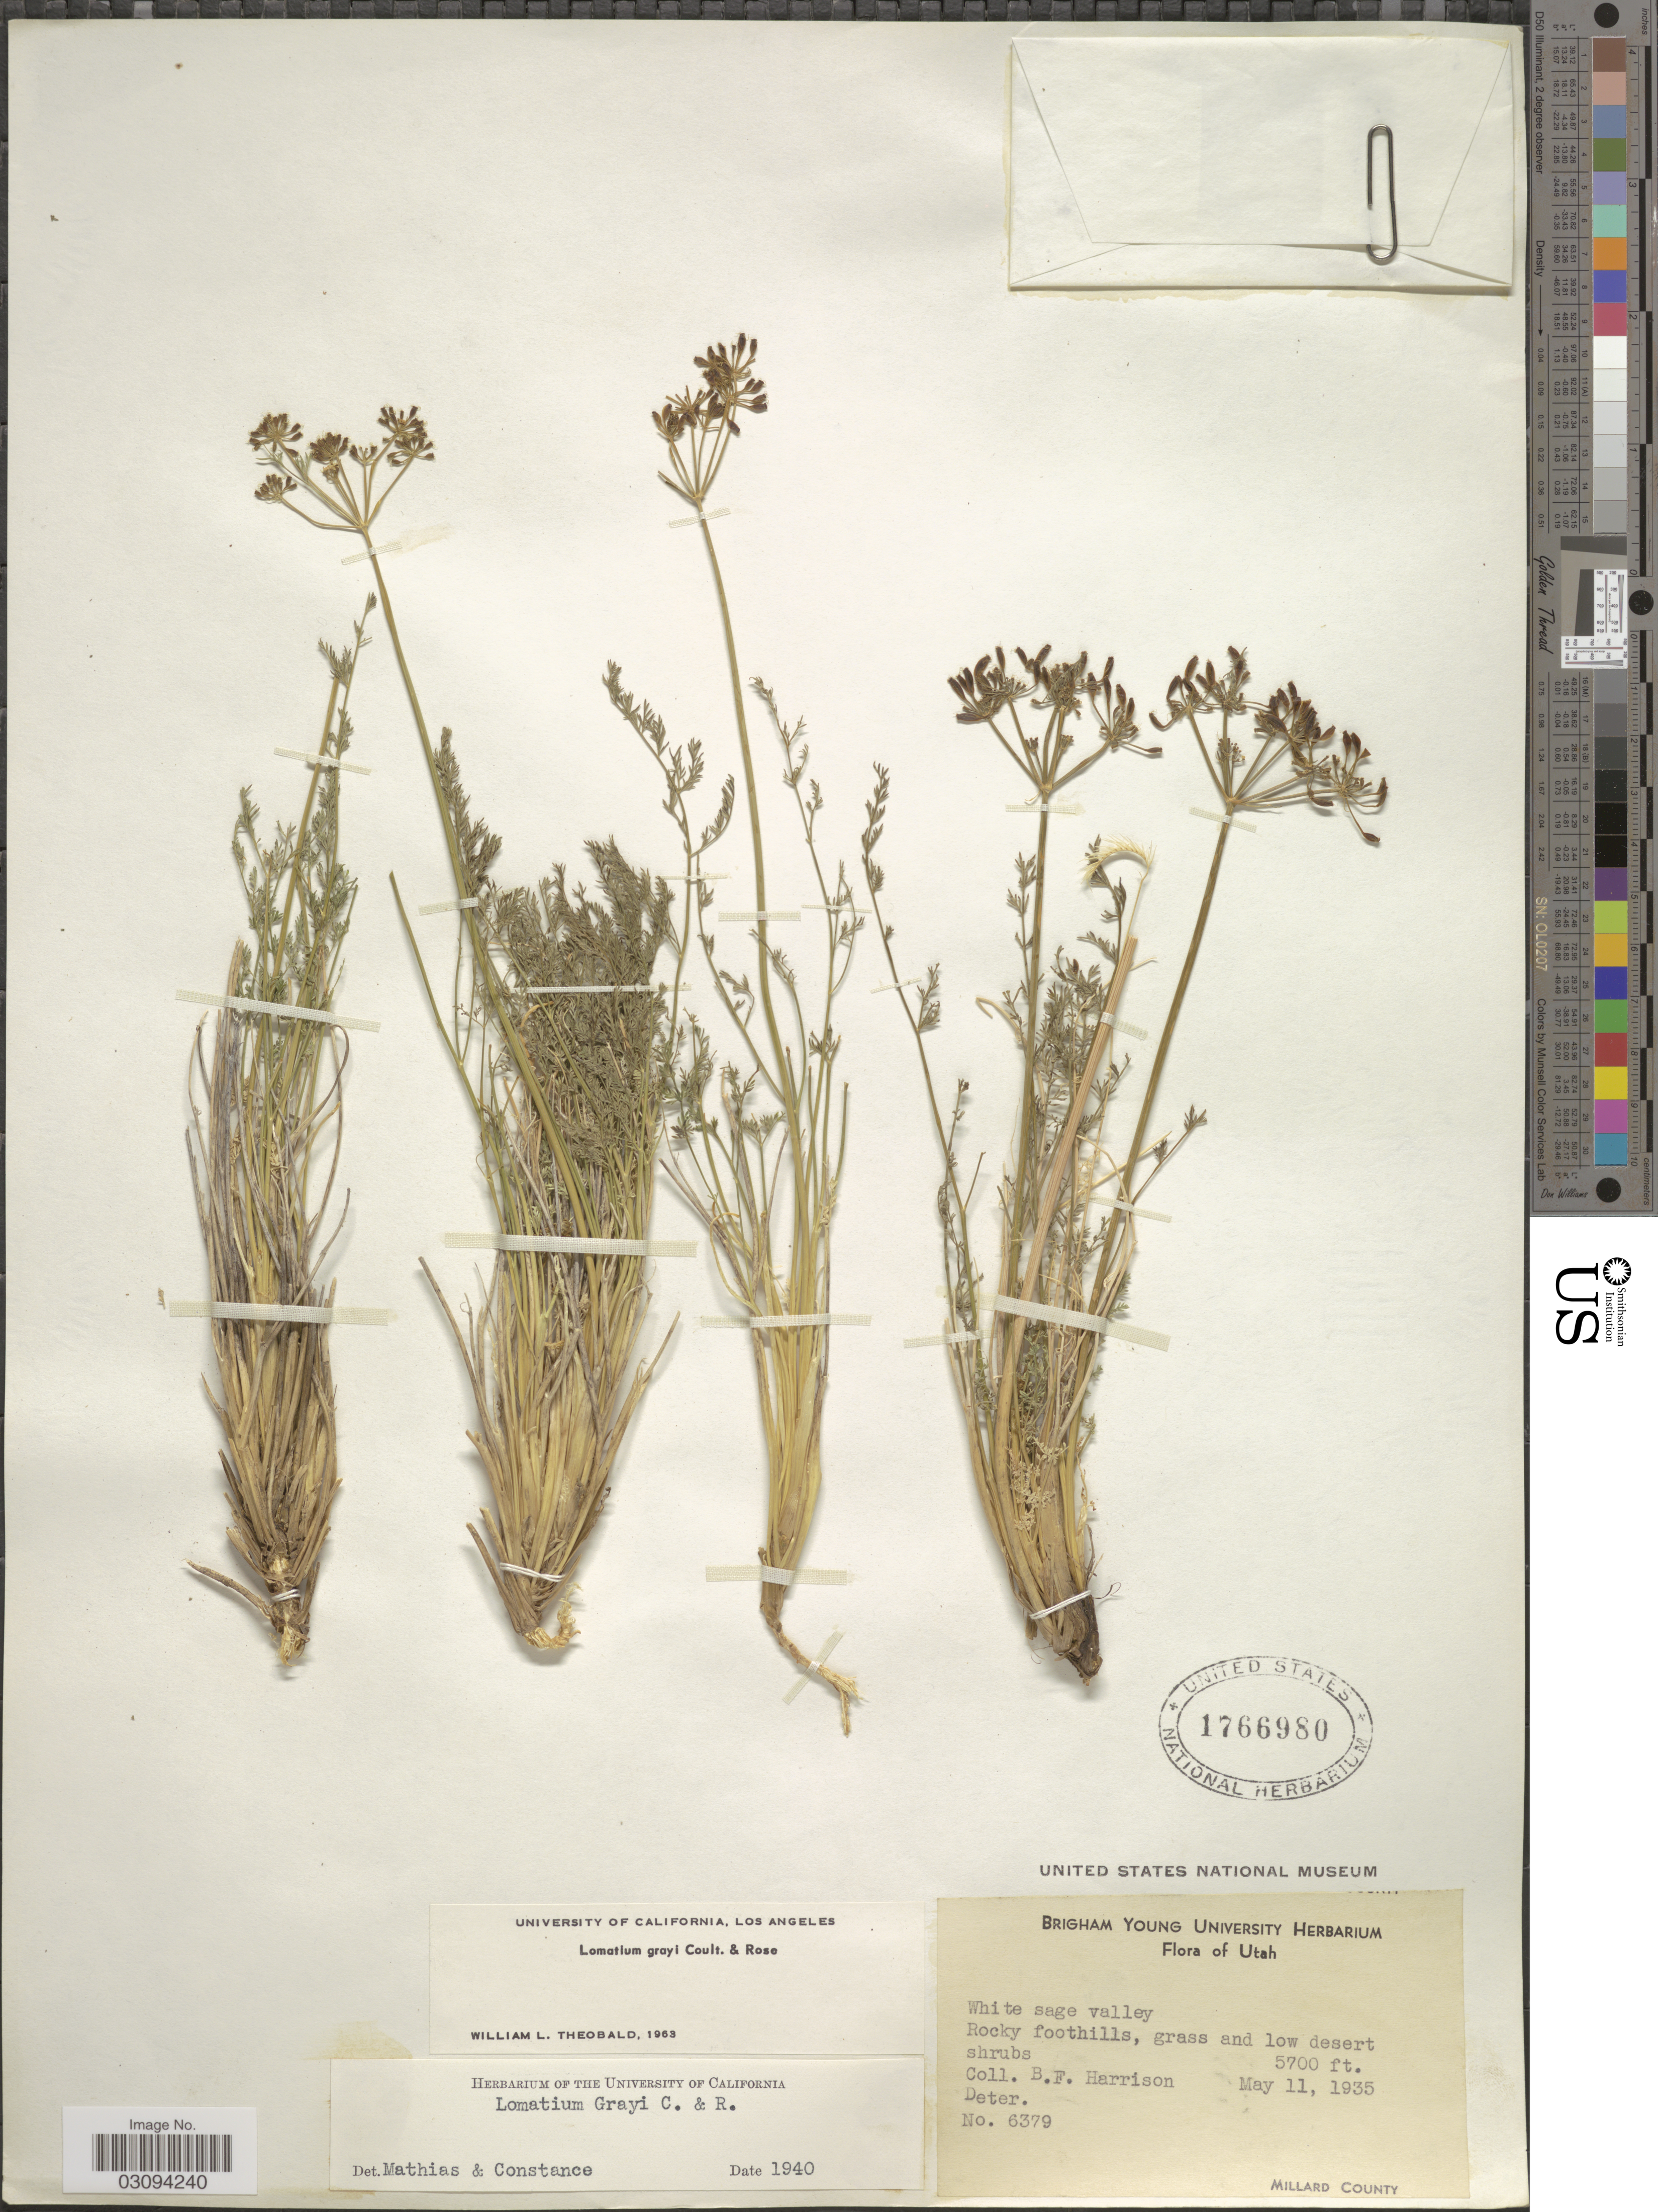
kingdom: Plantae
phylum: Tracheophyta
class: Magnoliopsida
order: Apiales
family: Apiaceae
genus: Lomatium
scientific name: Lomatium grayi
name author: (J.M. Coult. & Rose) J.M. Coult. & Rose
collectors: B. F. Harrison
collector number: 6379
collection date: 1935-05-11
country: United States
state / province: Utah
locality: White sage valley. Millard County.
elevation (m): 1737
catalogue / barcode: US 1766980